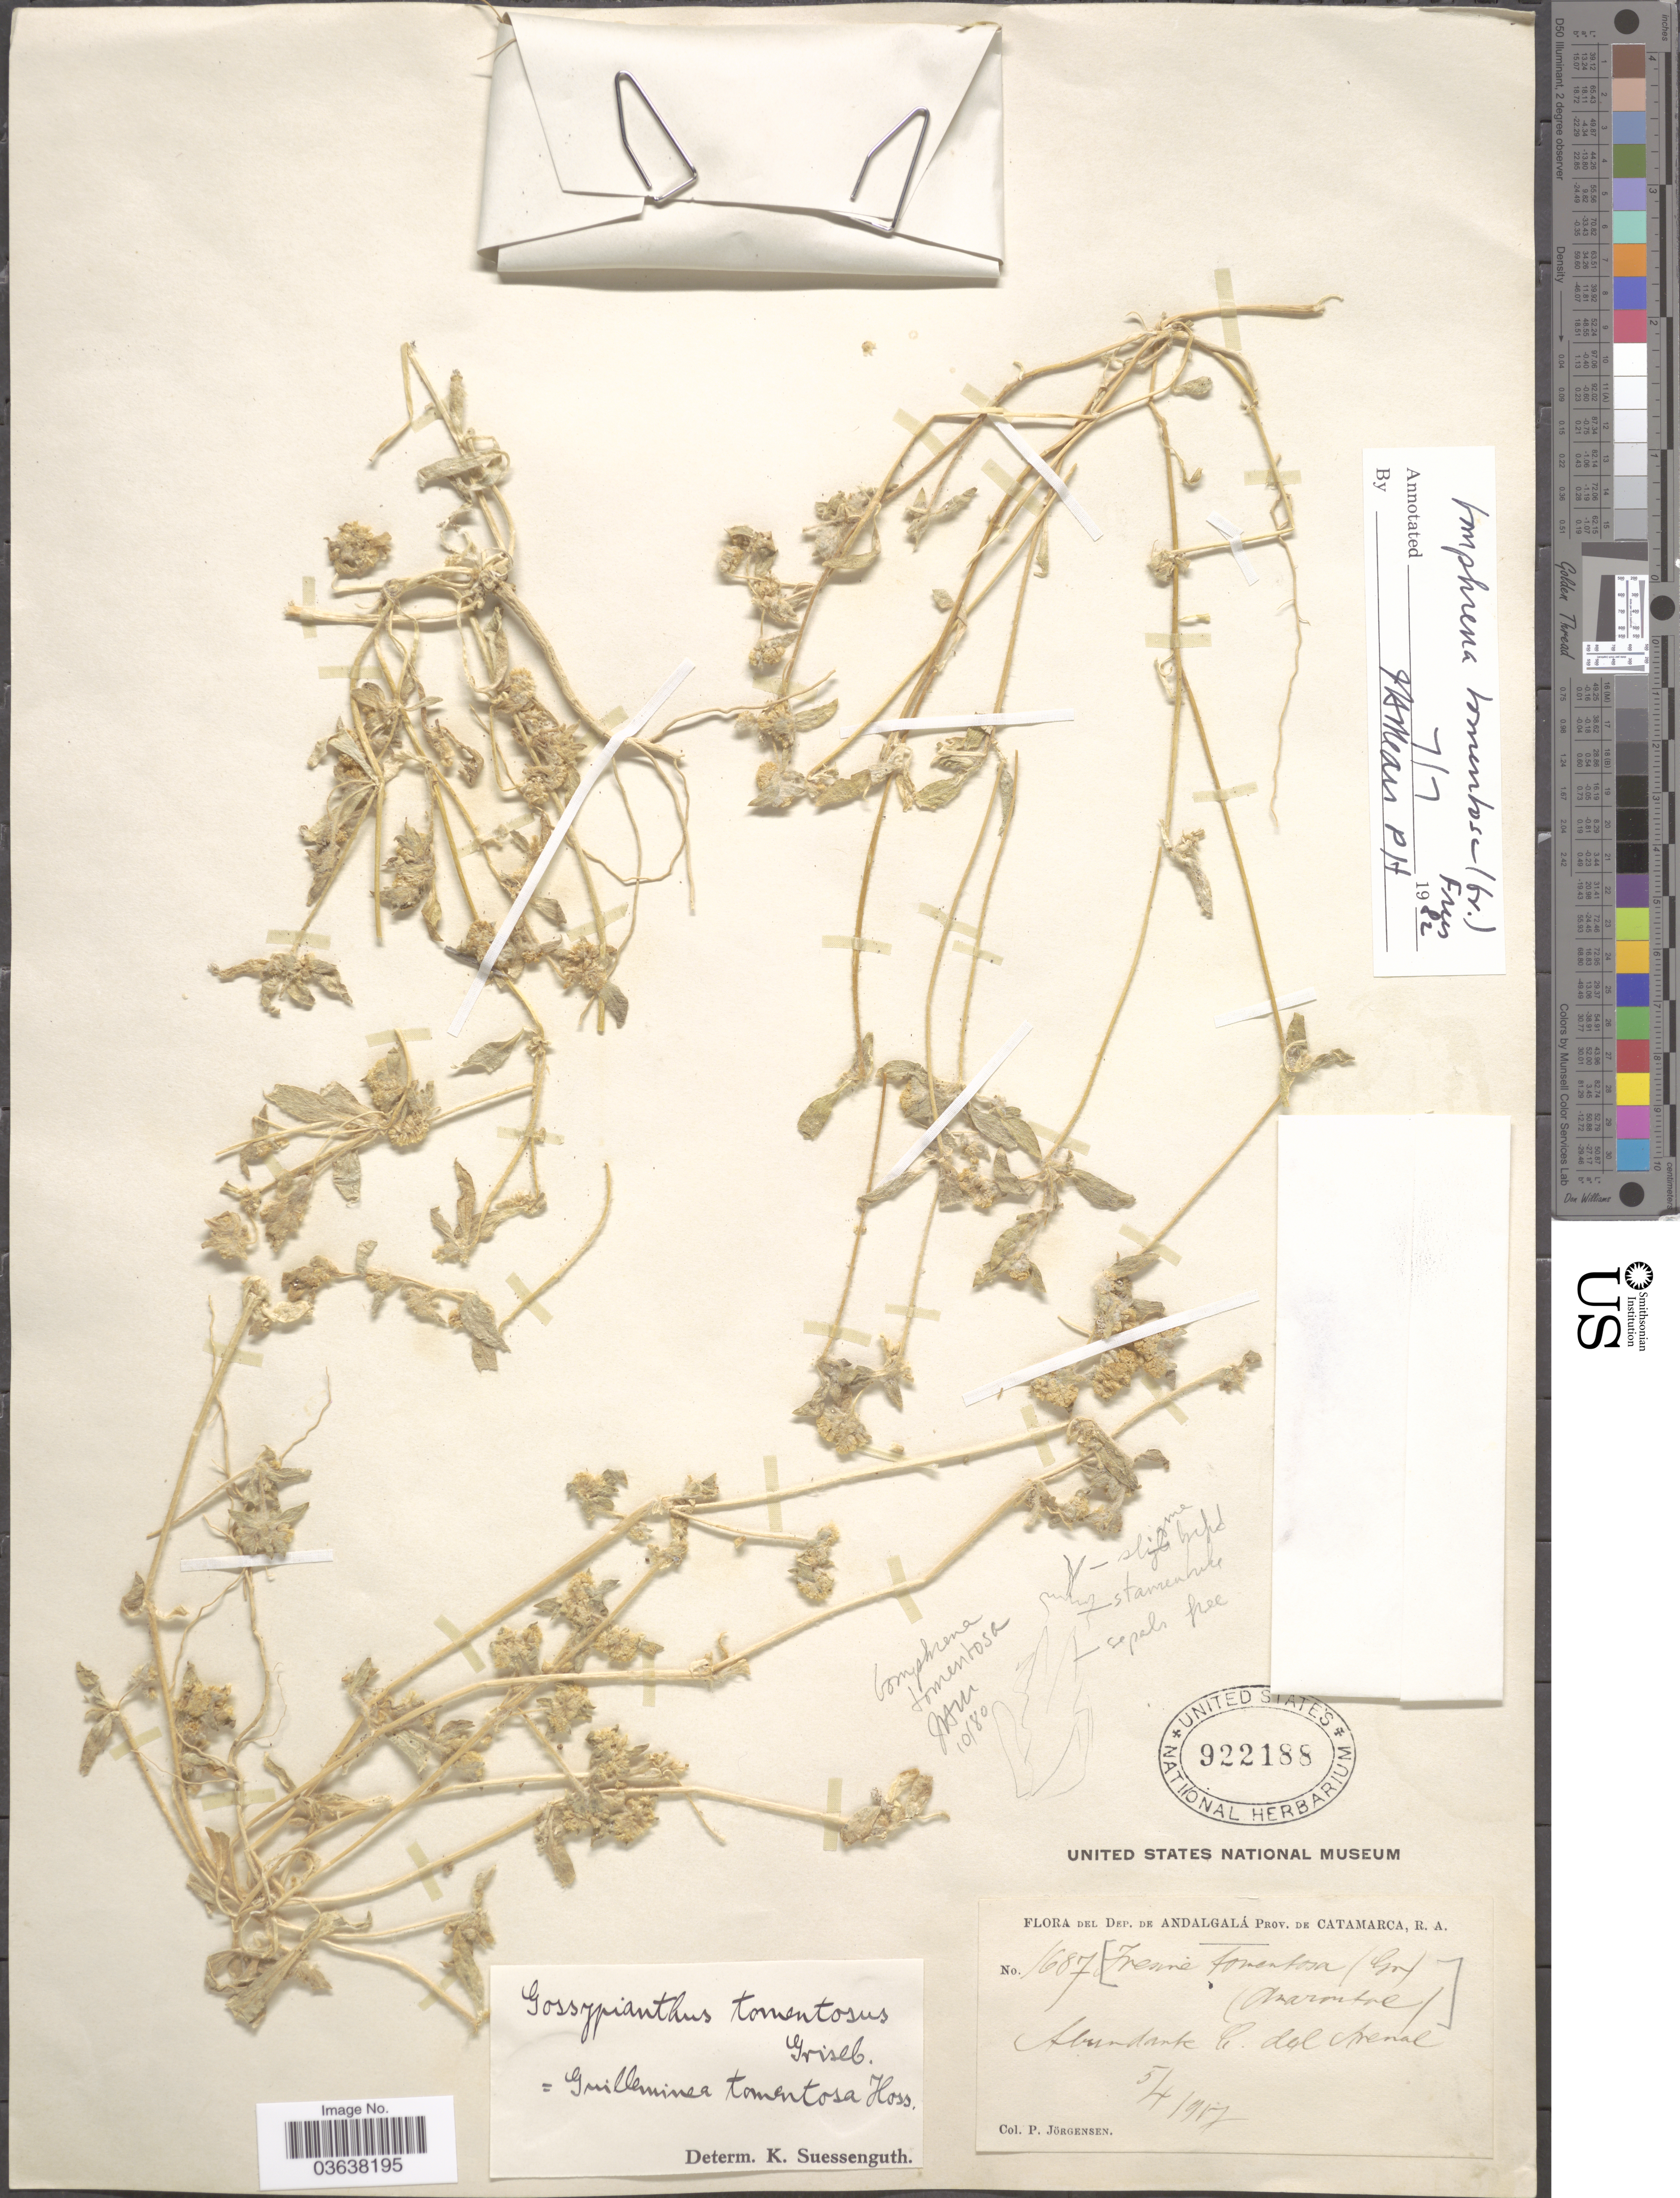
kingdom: Plantae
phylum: Tracheophyta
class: Magnoliopsida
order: Caryophyllales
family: Amaranthaceae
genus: Gomphrena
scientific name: Gomphrena tomentosa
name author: (Griseb.) R.E. Fr.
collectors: P. Jörgensen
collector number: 1687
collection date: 1917-04-05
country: Argentina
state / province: Catamarca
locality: Dep. de Andalgalá. Abundant C. del Arenal.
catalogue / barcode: US 922188